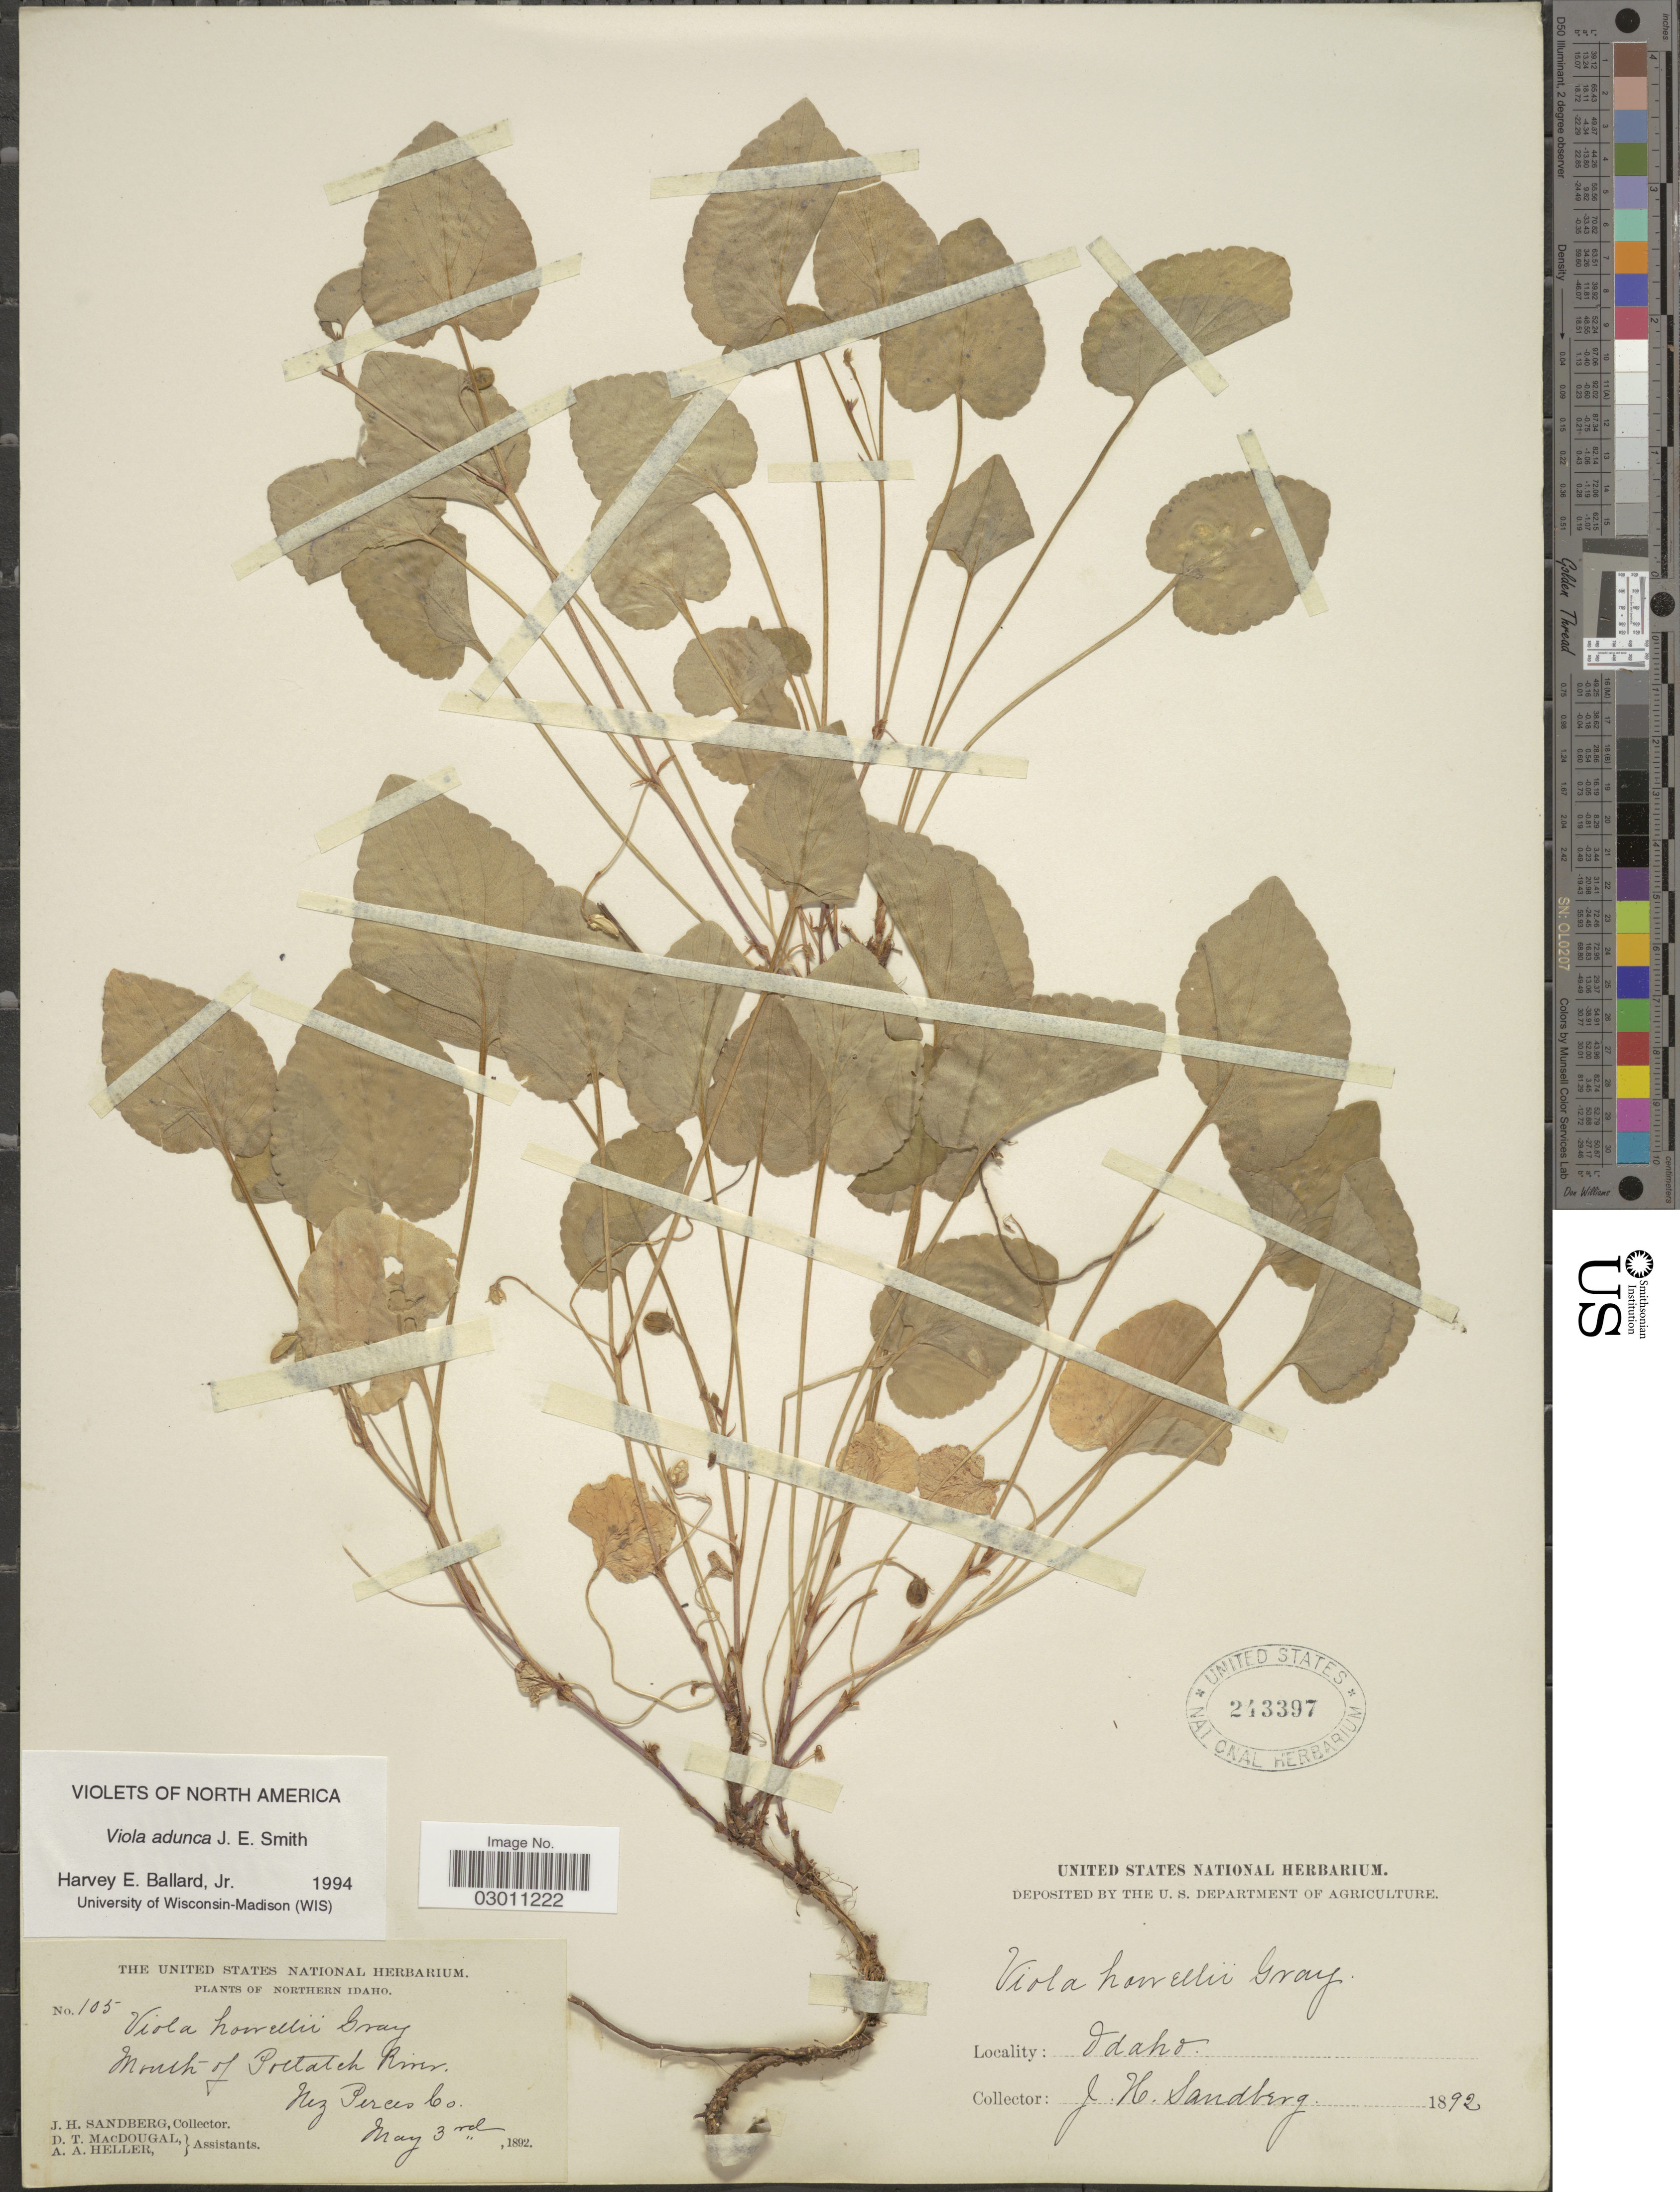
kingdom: Plantae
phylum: Tracheophyta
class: Magnoliopsida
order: Malpighiales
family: Violaceae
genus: Viola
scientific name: Viola adunca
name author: Sm.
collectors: J. H. Sandberg, D. T. MacDougal & A. A. Heller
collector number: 105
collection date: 1892-05-03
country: United States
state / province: Idaho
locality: Northern Idaho. Mouth of Potlatch River. Nez Perces Co.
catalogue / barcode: US 243397